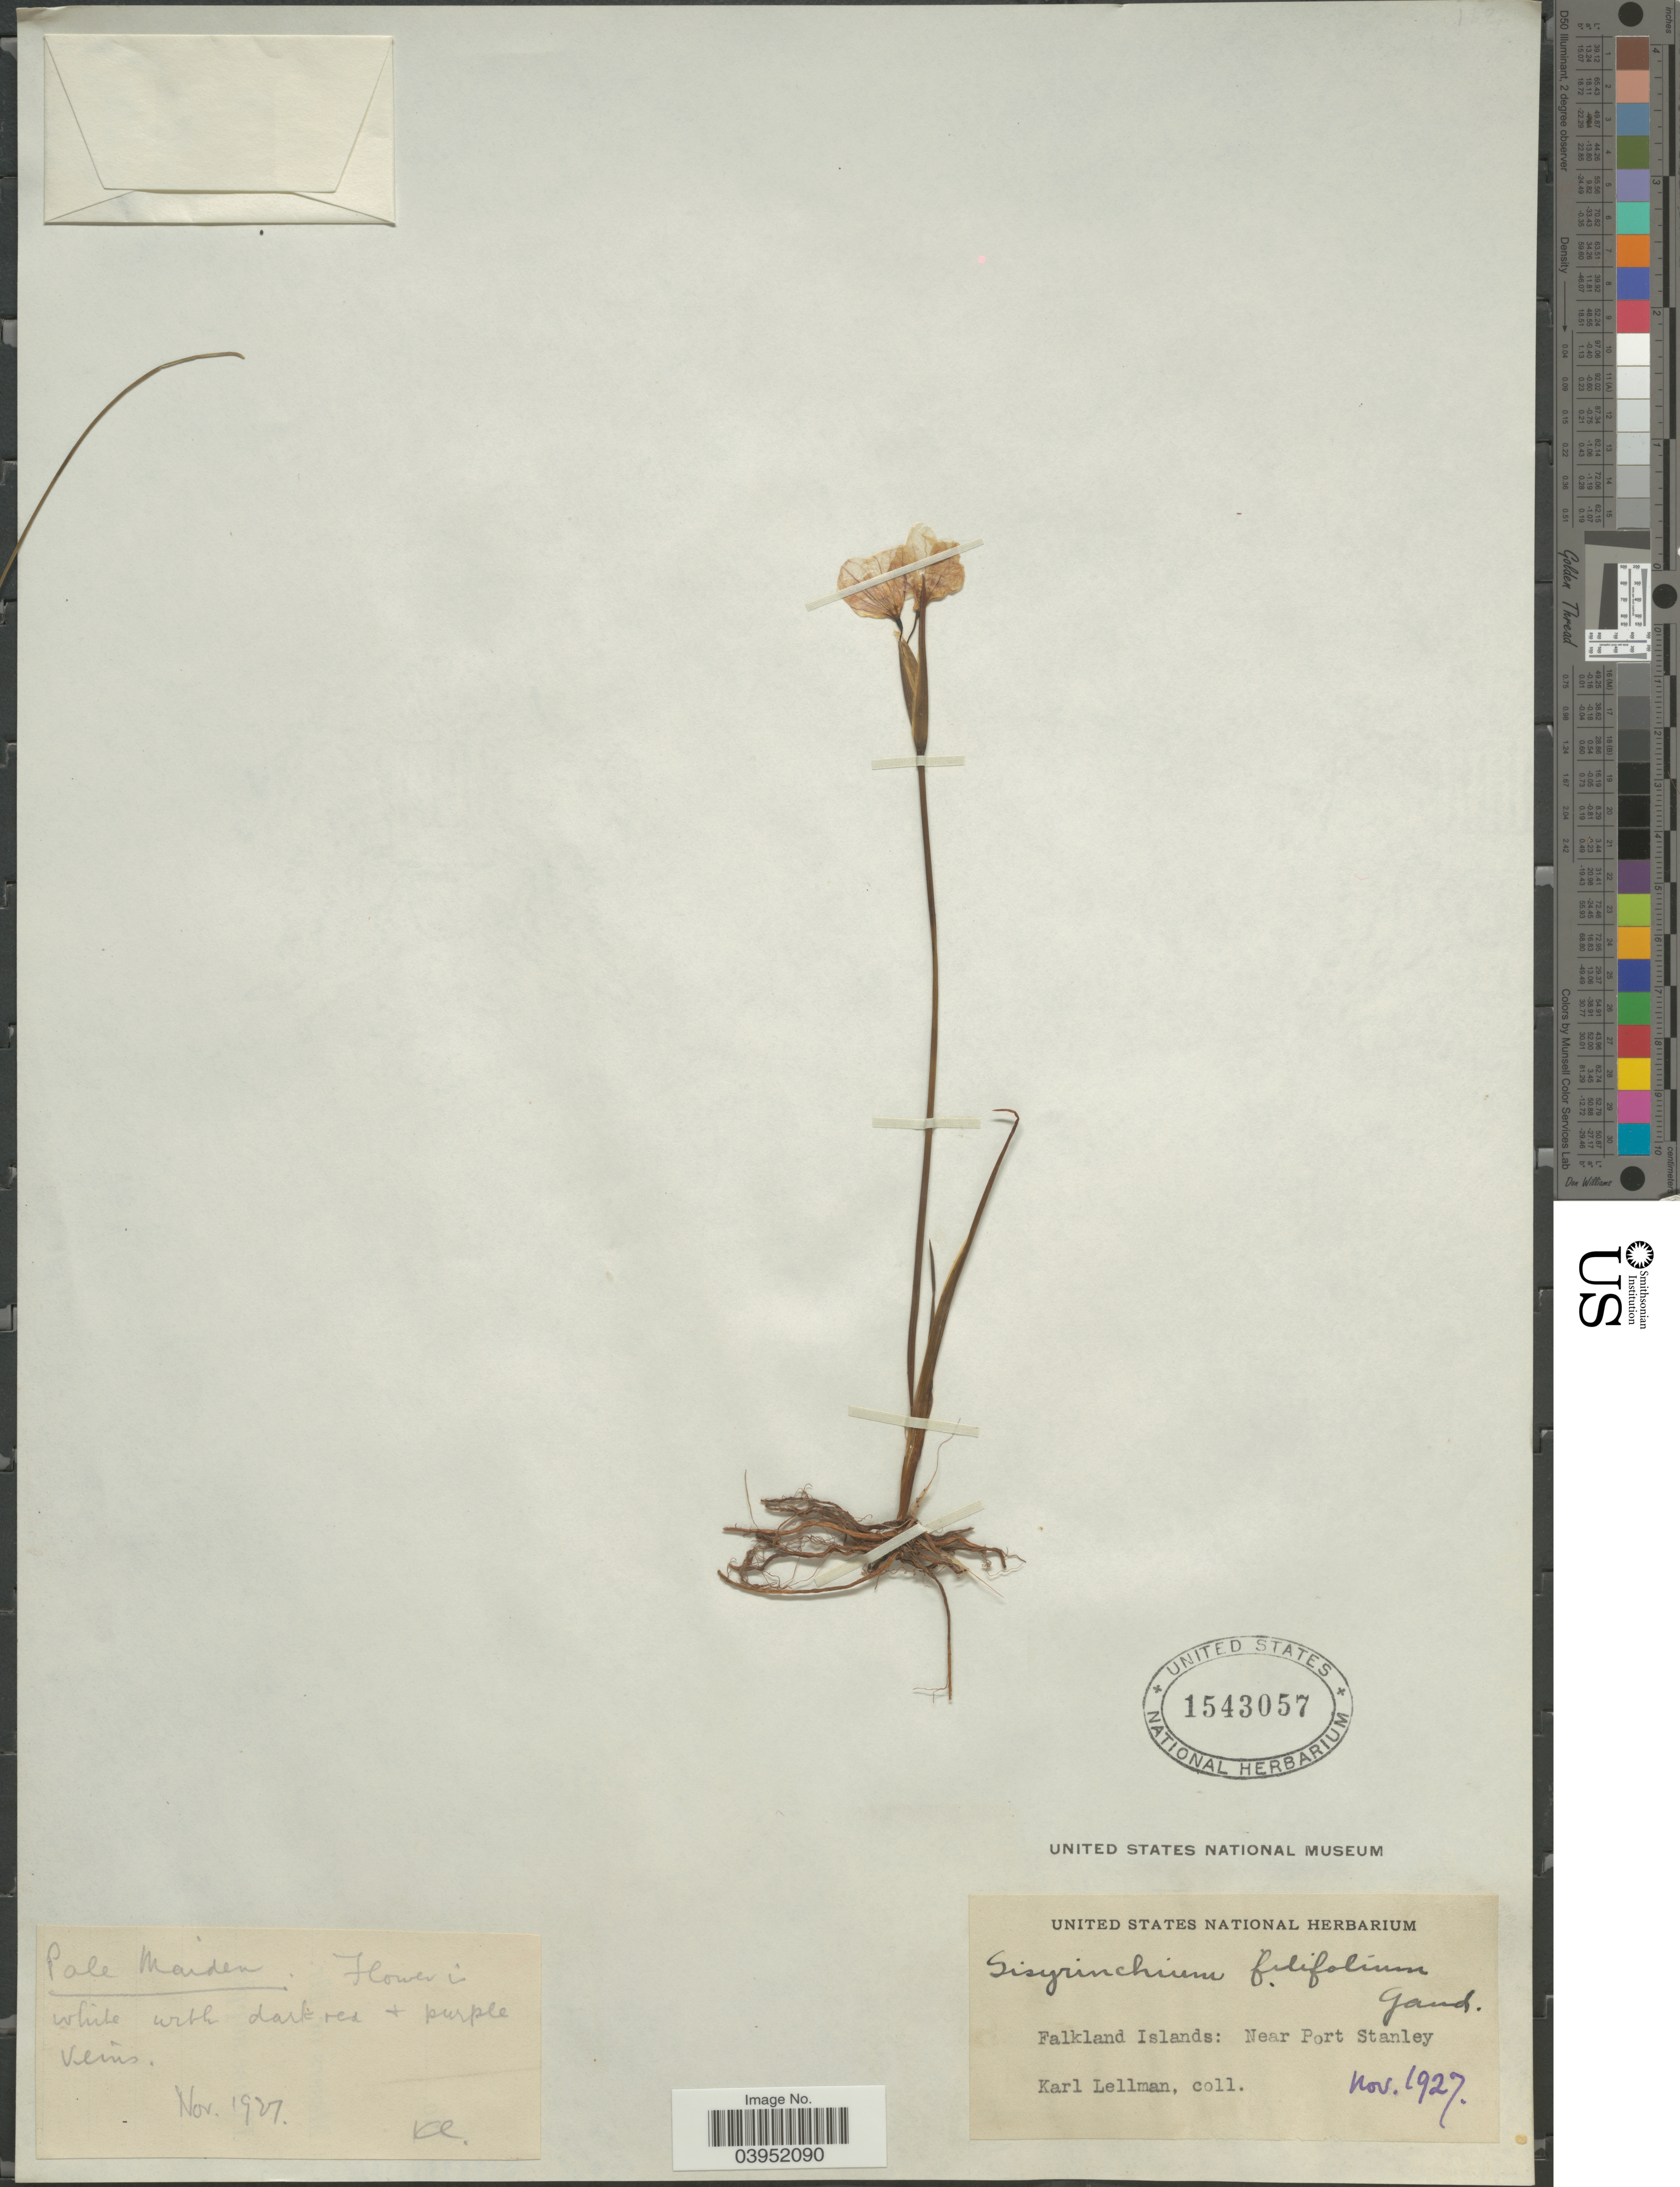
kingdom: Plantae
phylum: Tracheophyta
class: Liliopsida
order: Asparagales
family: Iridaceae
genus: Sisyrinchium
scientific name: Sisyrinchium filifolium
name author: Gaudich.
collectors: K. Lellman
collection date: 1927-11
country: Falkland Islands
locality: Near Port Stanley.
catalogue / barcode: US 1543057